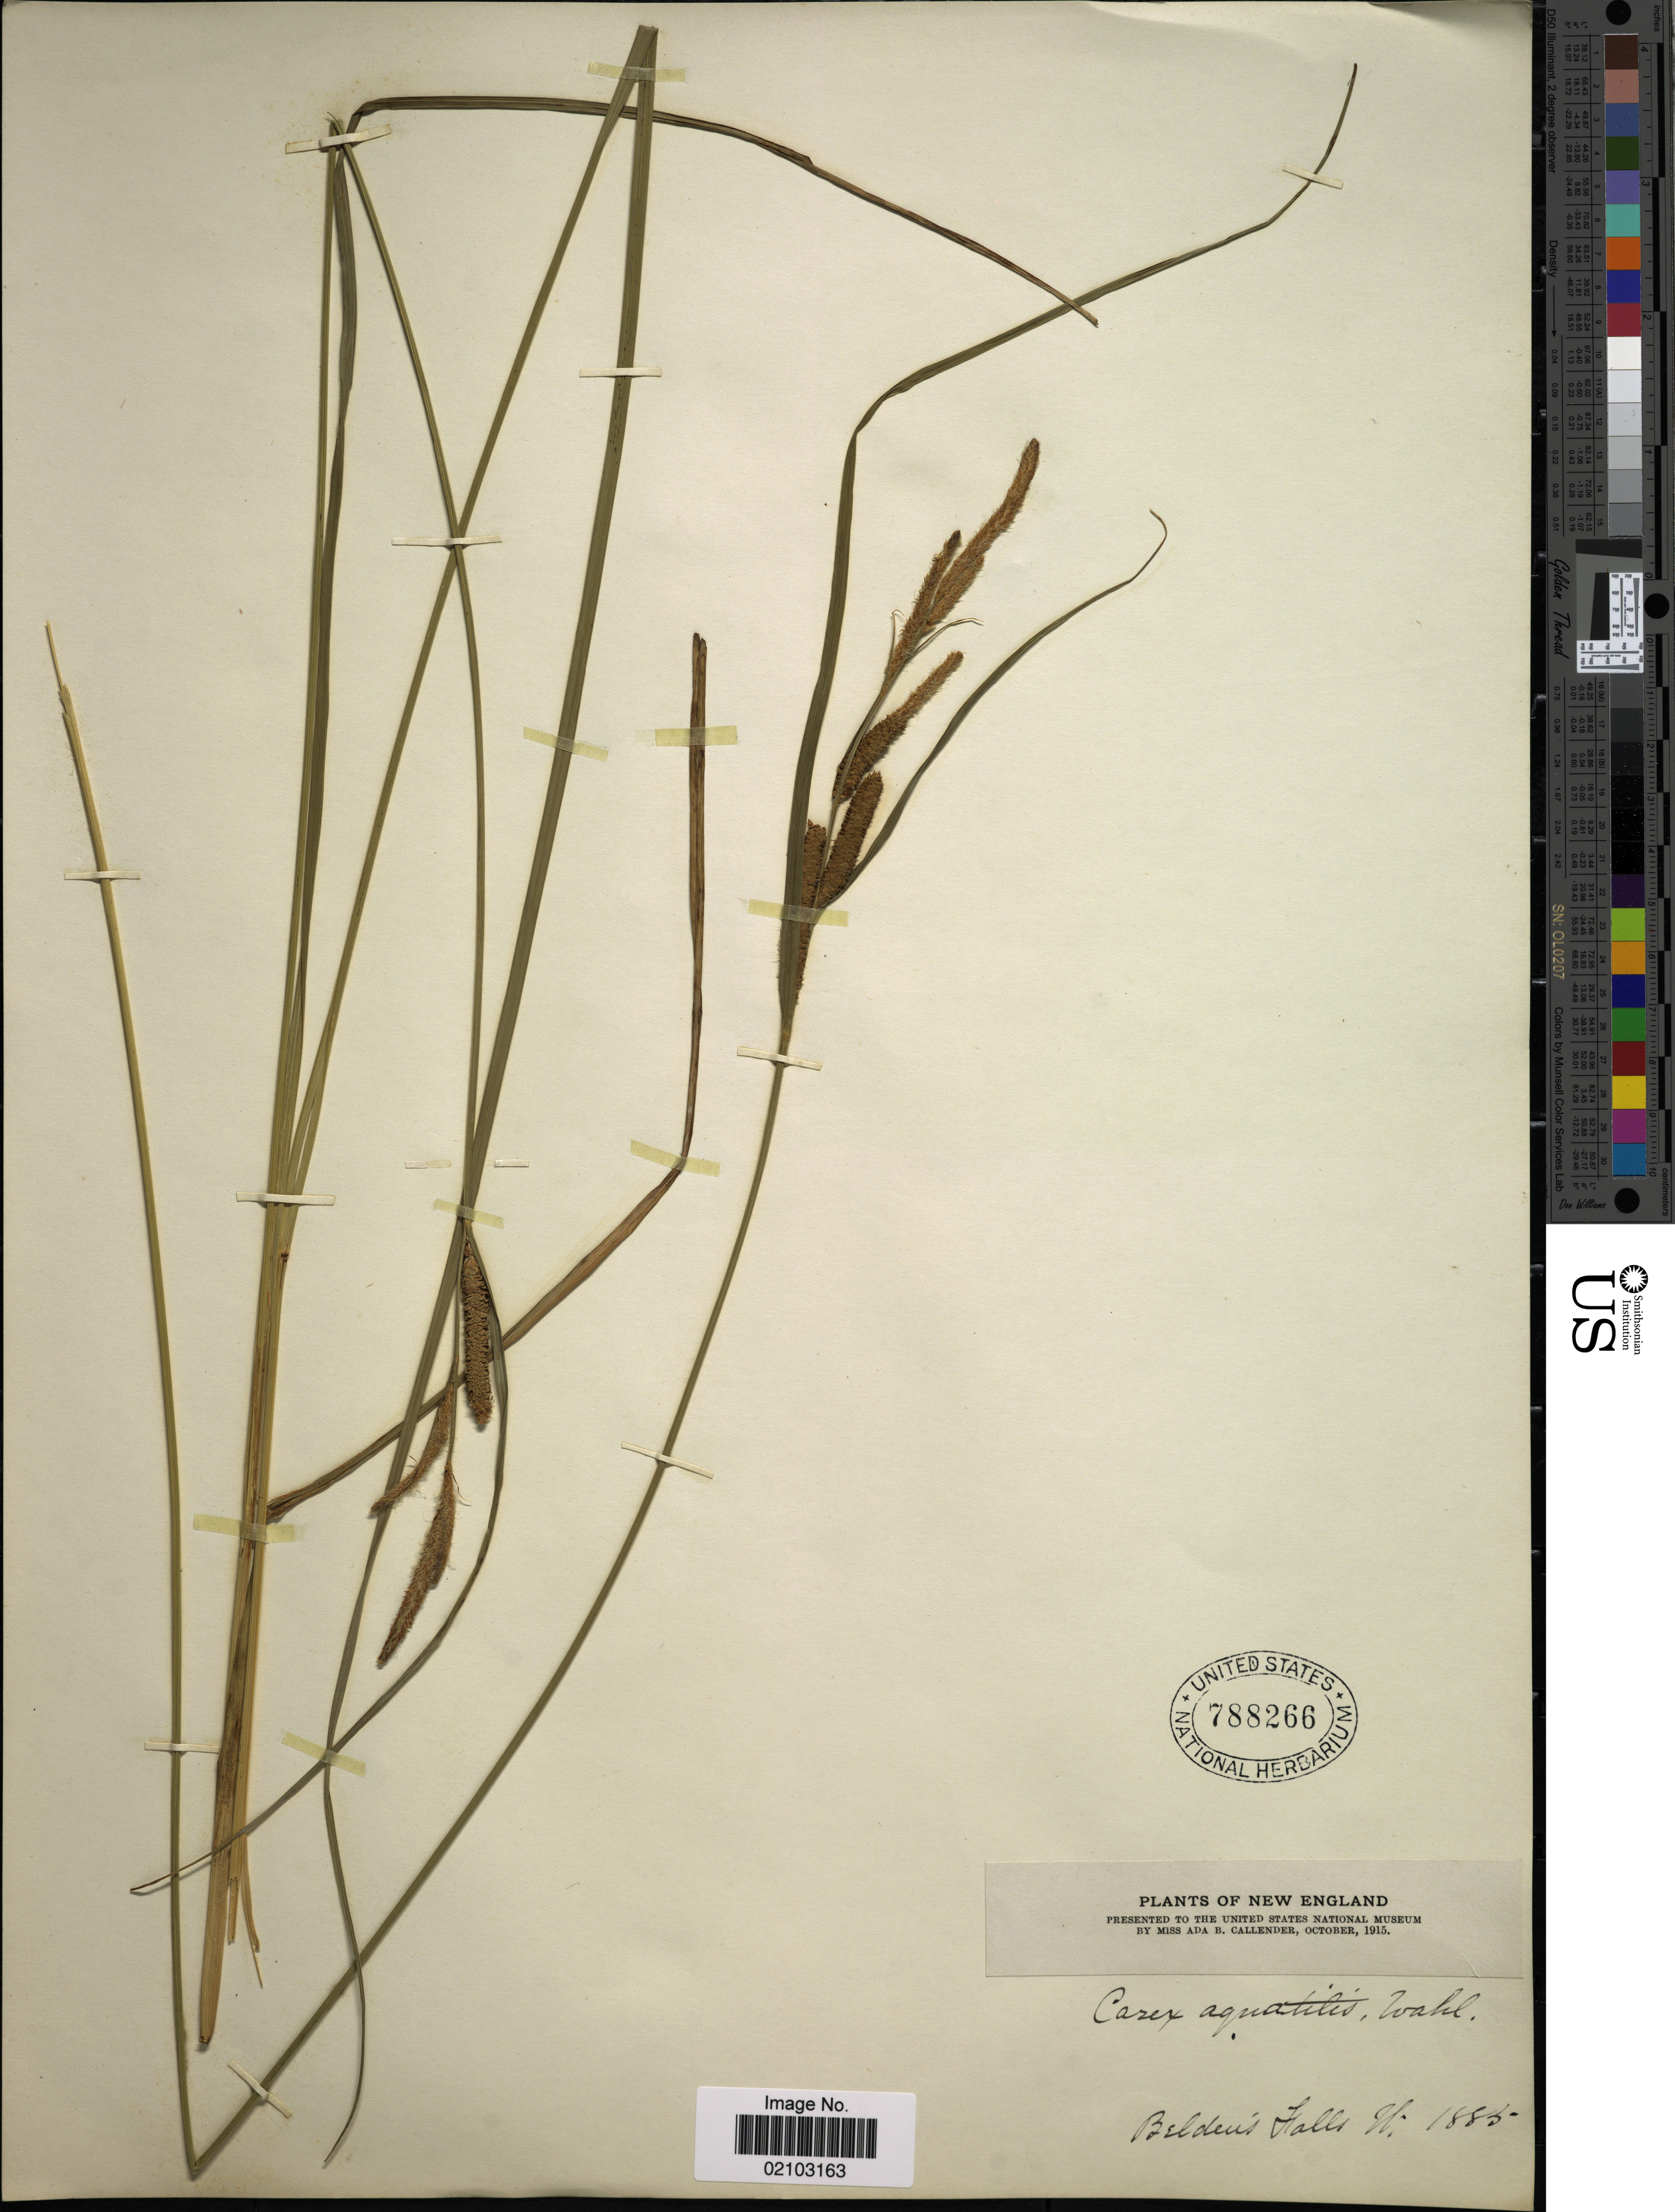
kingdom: Plantae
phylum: Tracheophyta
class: Liliopsida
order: Poales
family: Cyperaceae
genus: Carex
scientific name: Carex aquatilis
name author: Wahlenb.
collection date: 1885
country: United States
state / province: Vermont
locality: New England, Belden's Falls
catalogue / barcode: US 788266